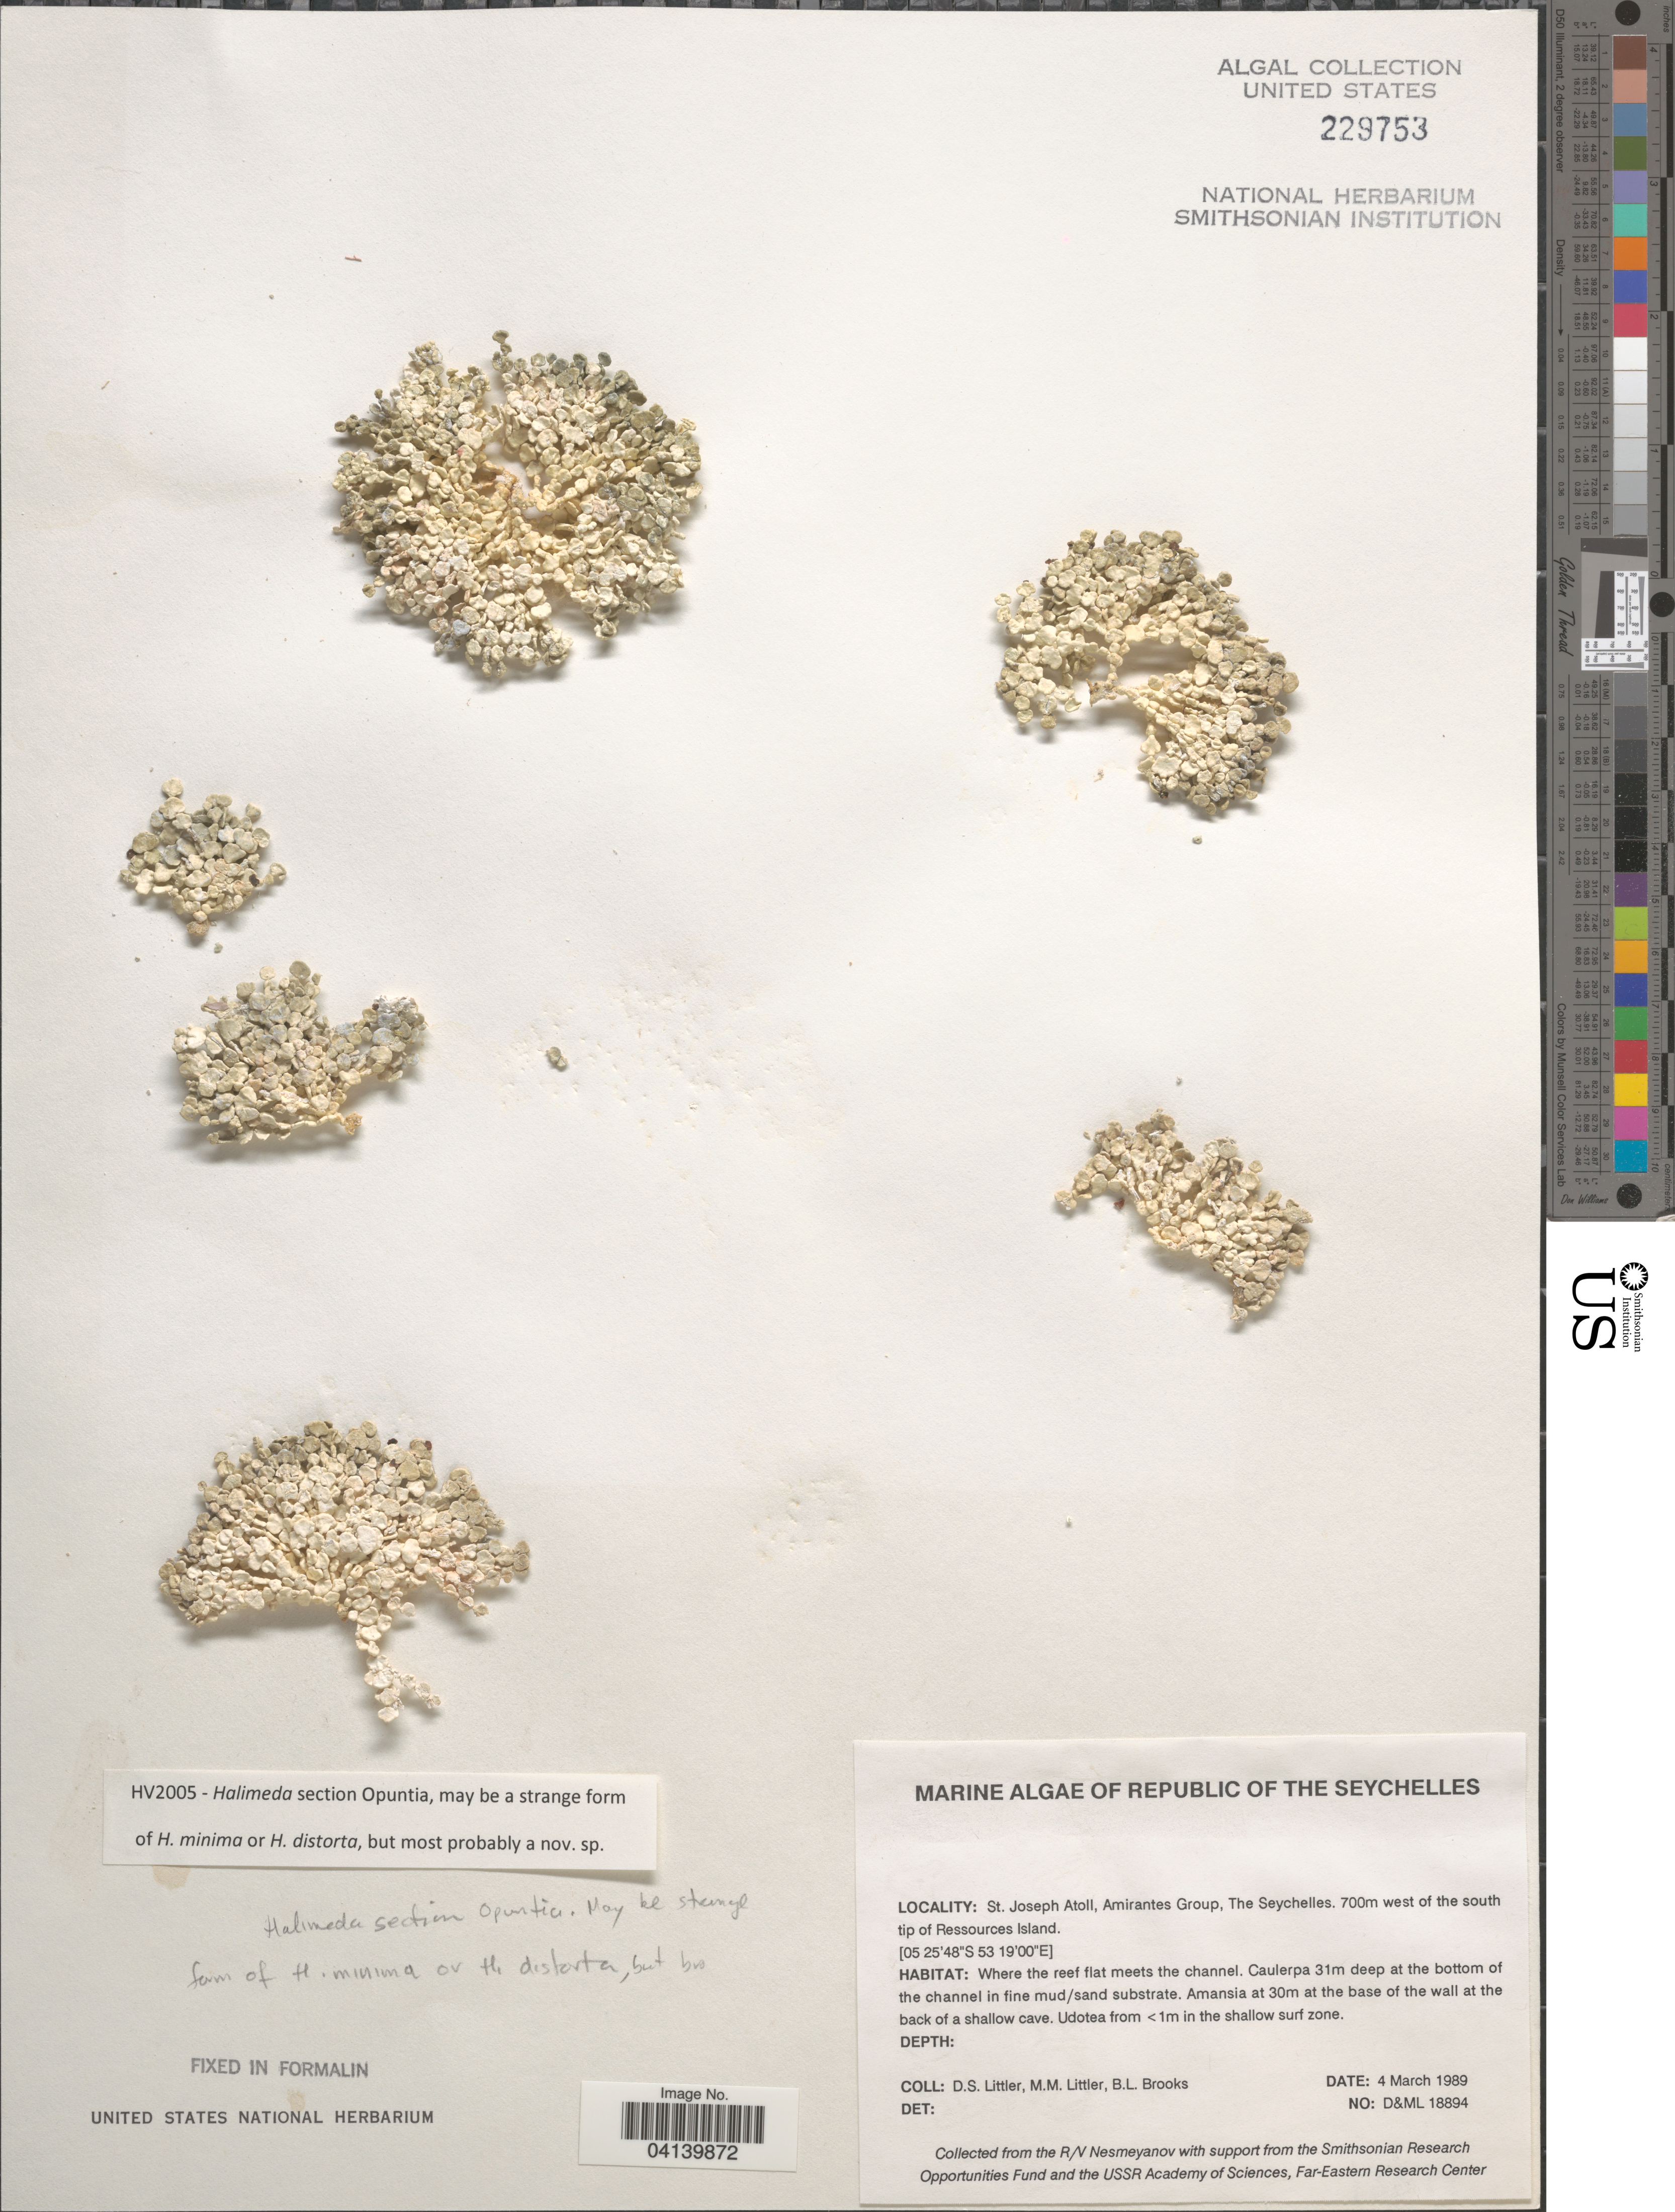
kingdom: Plantae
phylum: Chlorophyta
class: Ulvophyceae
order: Bryopsidales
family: Halimedaceae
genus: Halimeda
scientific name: Halimeda sp.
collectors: D. S. Littler & B. Brooks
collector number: D&ML 18894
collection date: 1989-03-04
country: Seychelles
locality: Republic of The Seychelles. St. Joseph Atoll, Amirantes Group. 700m west of the south tip of Ressources Island.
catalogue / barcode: US 229753